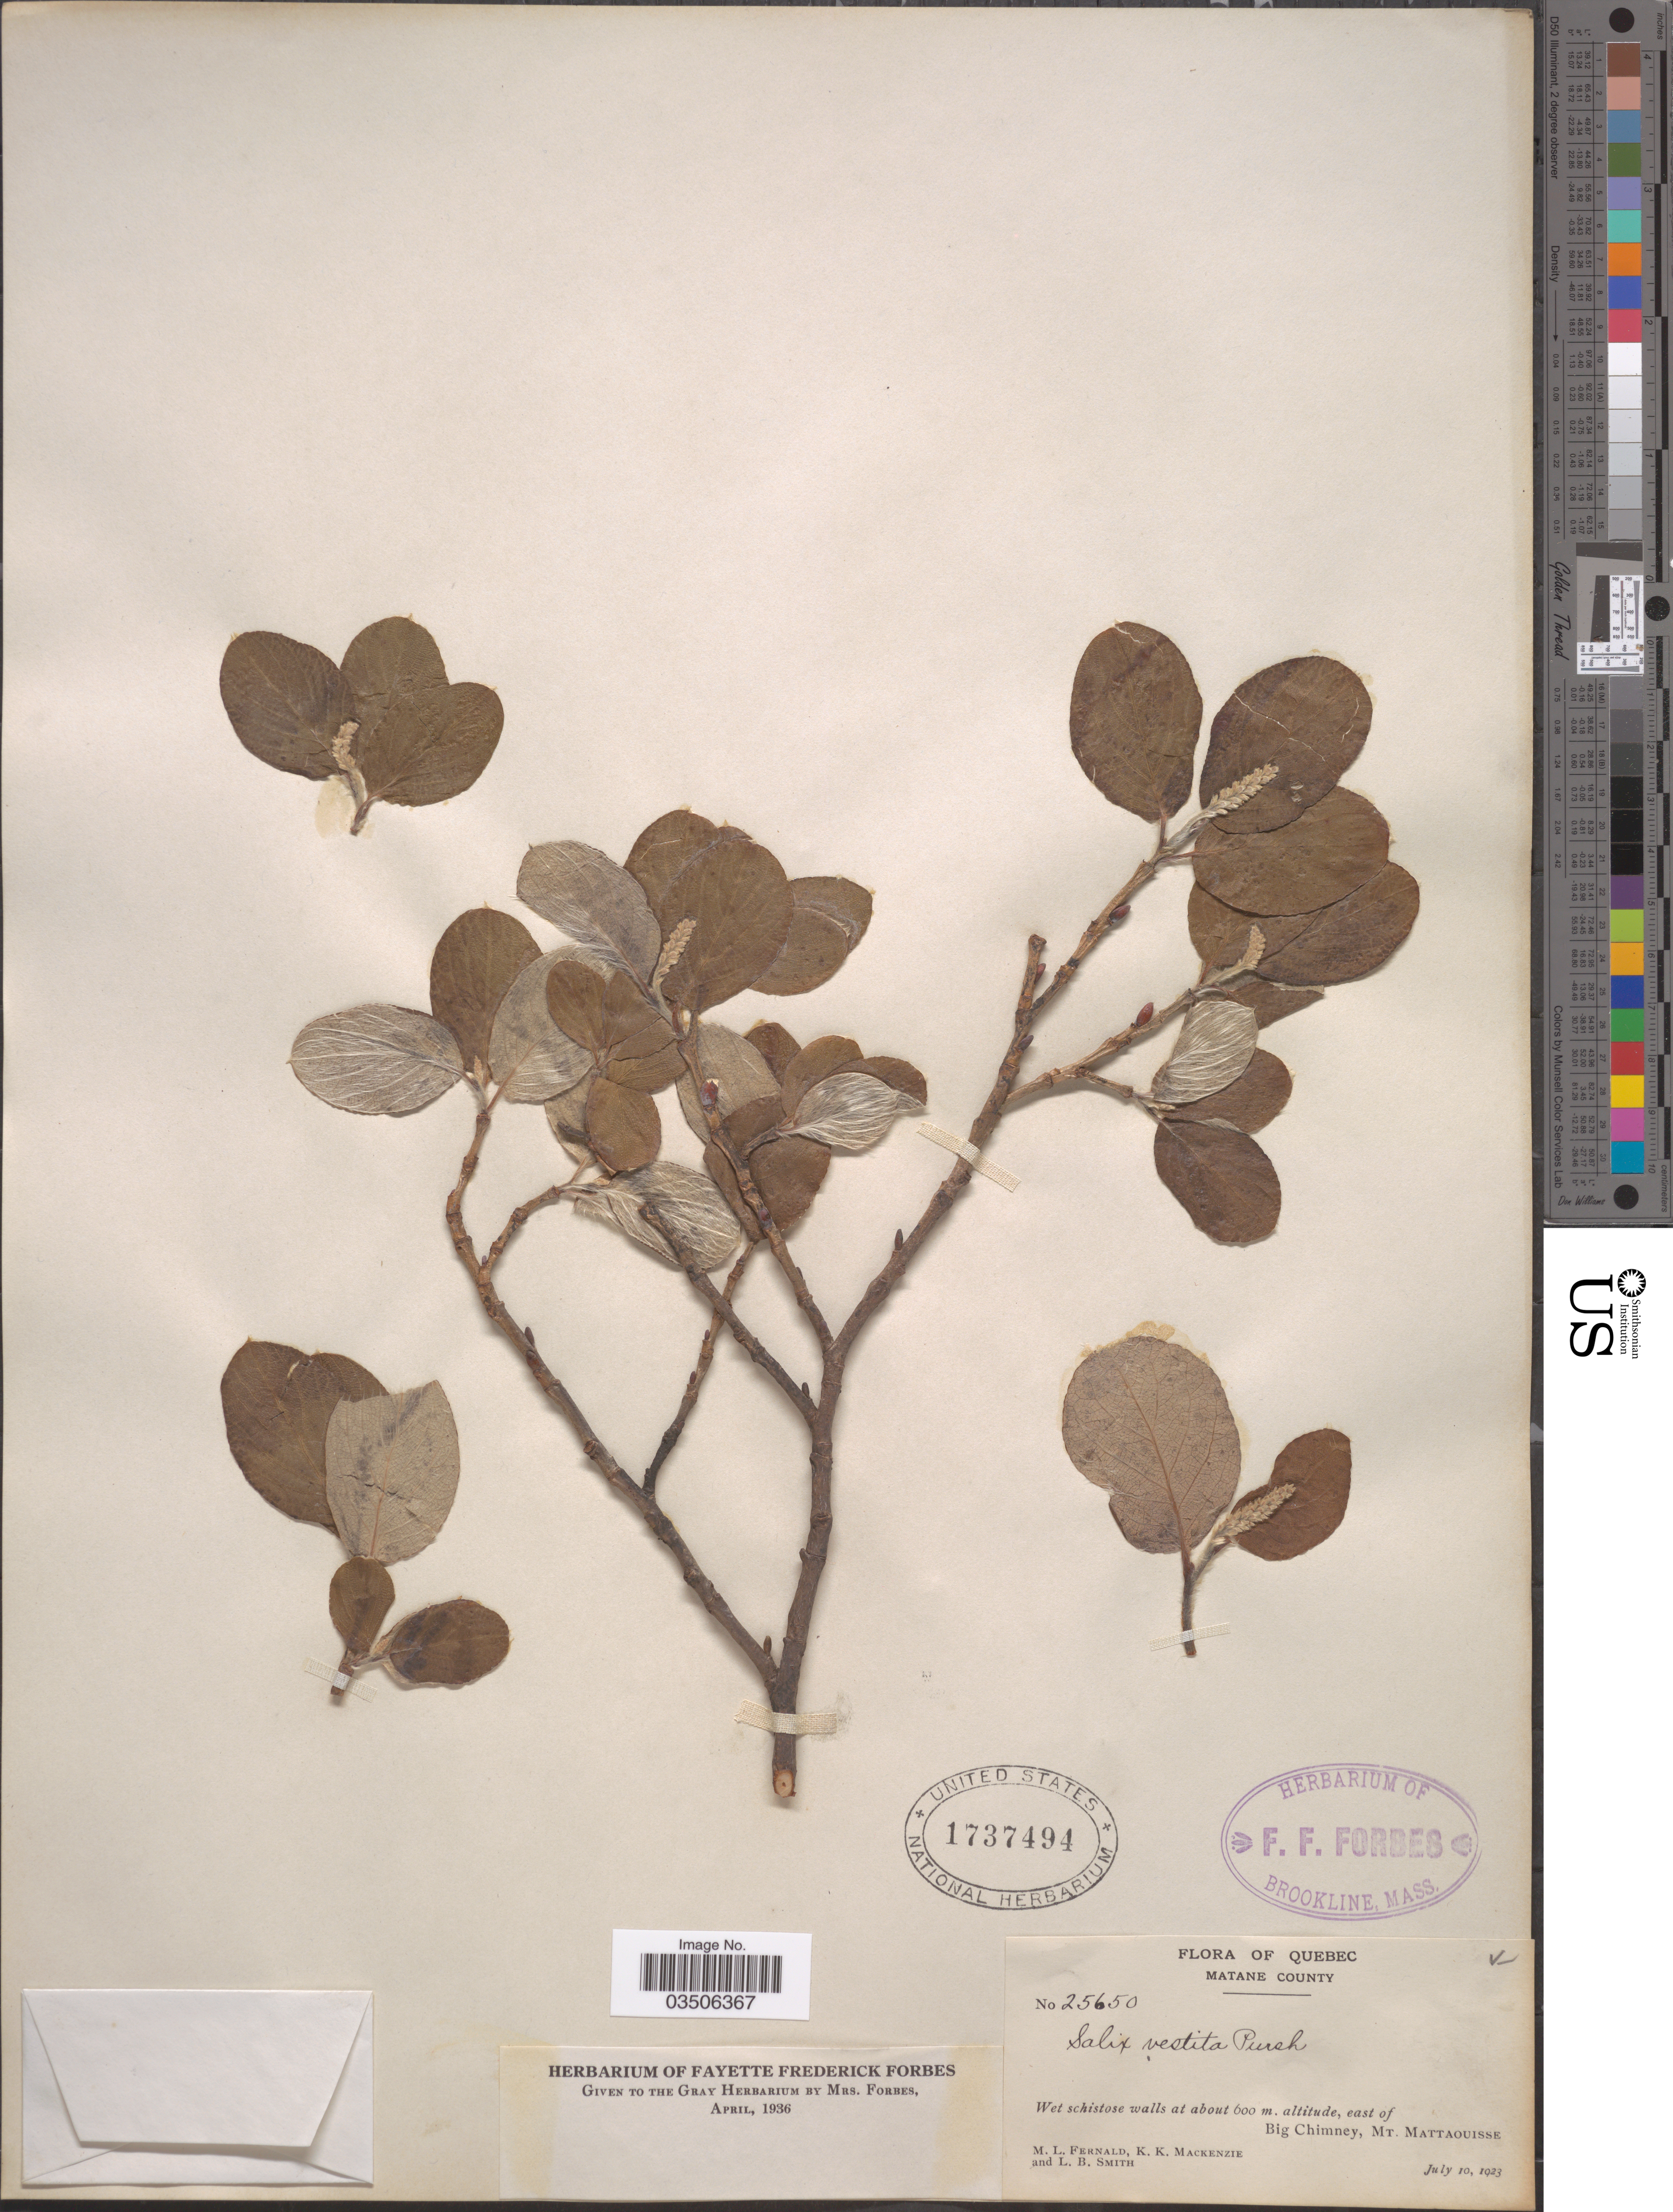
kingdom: Plantae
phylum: Tracheophyta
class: Magnoliopsida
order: Malpighiales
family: Salicaceae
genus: Salix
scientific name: Salix vestita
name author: Pursh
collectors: M. L. Fernald, K. K. Mackenzie & L. Smith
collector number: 25650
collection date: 1923-07-10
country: Canada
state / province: Quebec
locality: Matane County. East of Big Chimney, Mt. Mattaouisse.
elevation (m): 600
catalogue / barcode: US 1737494